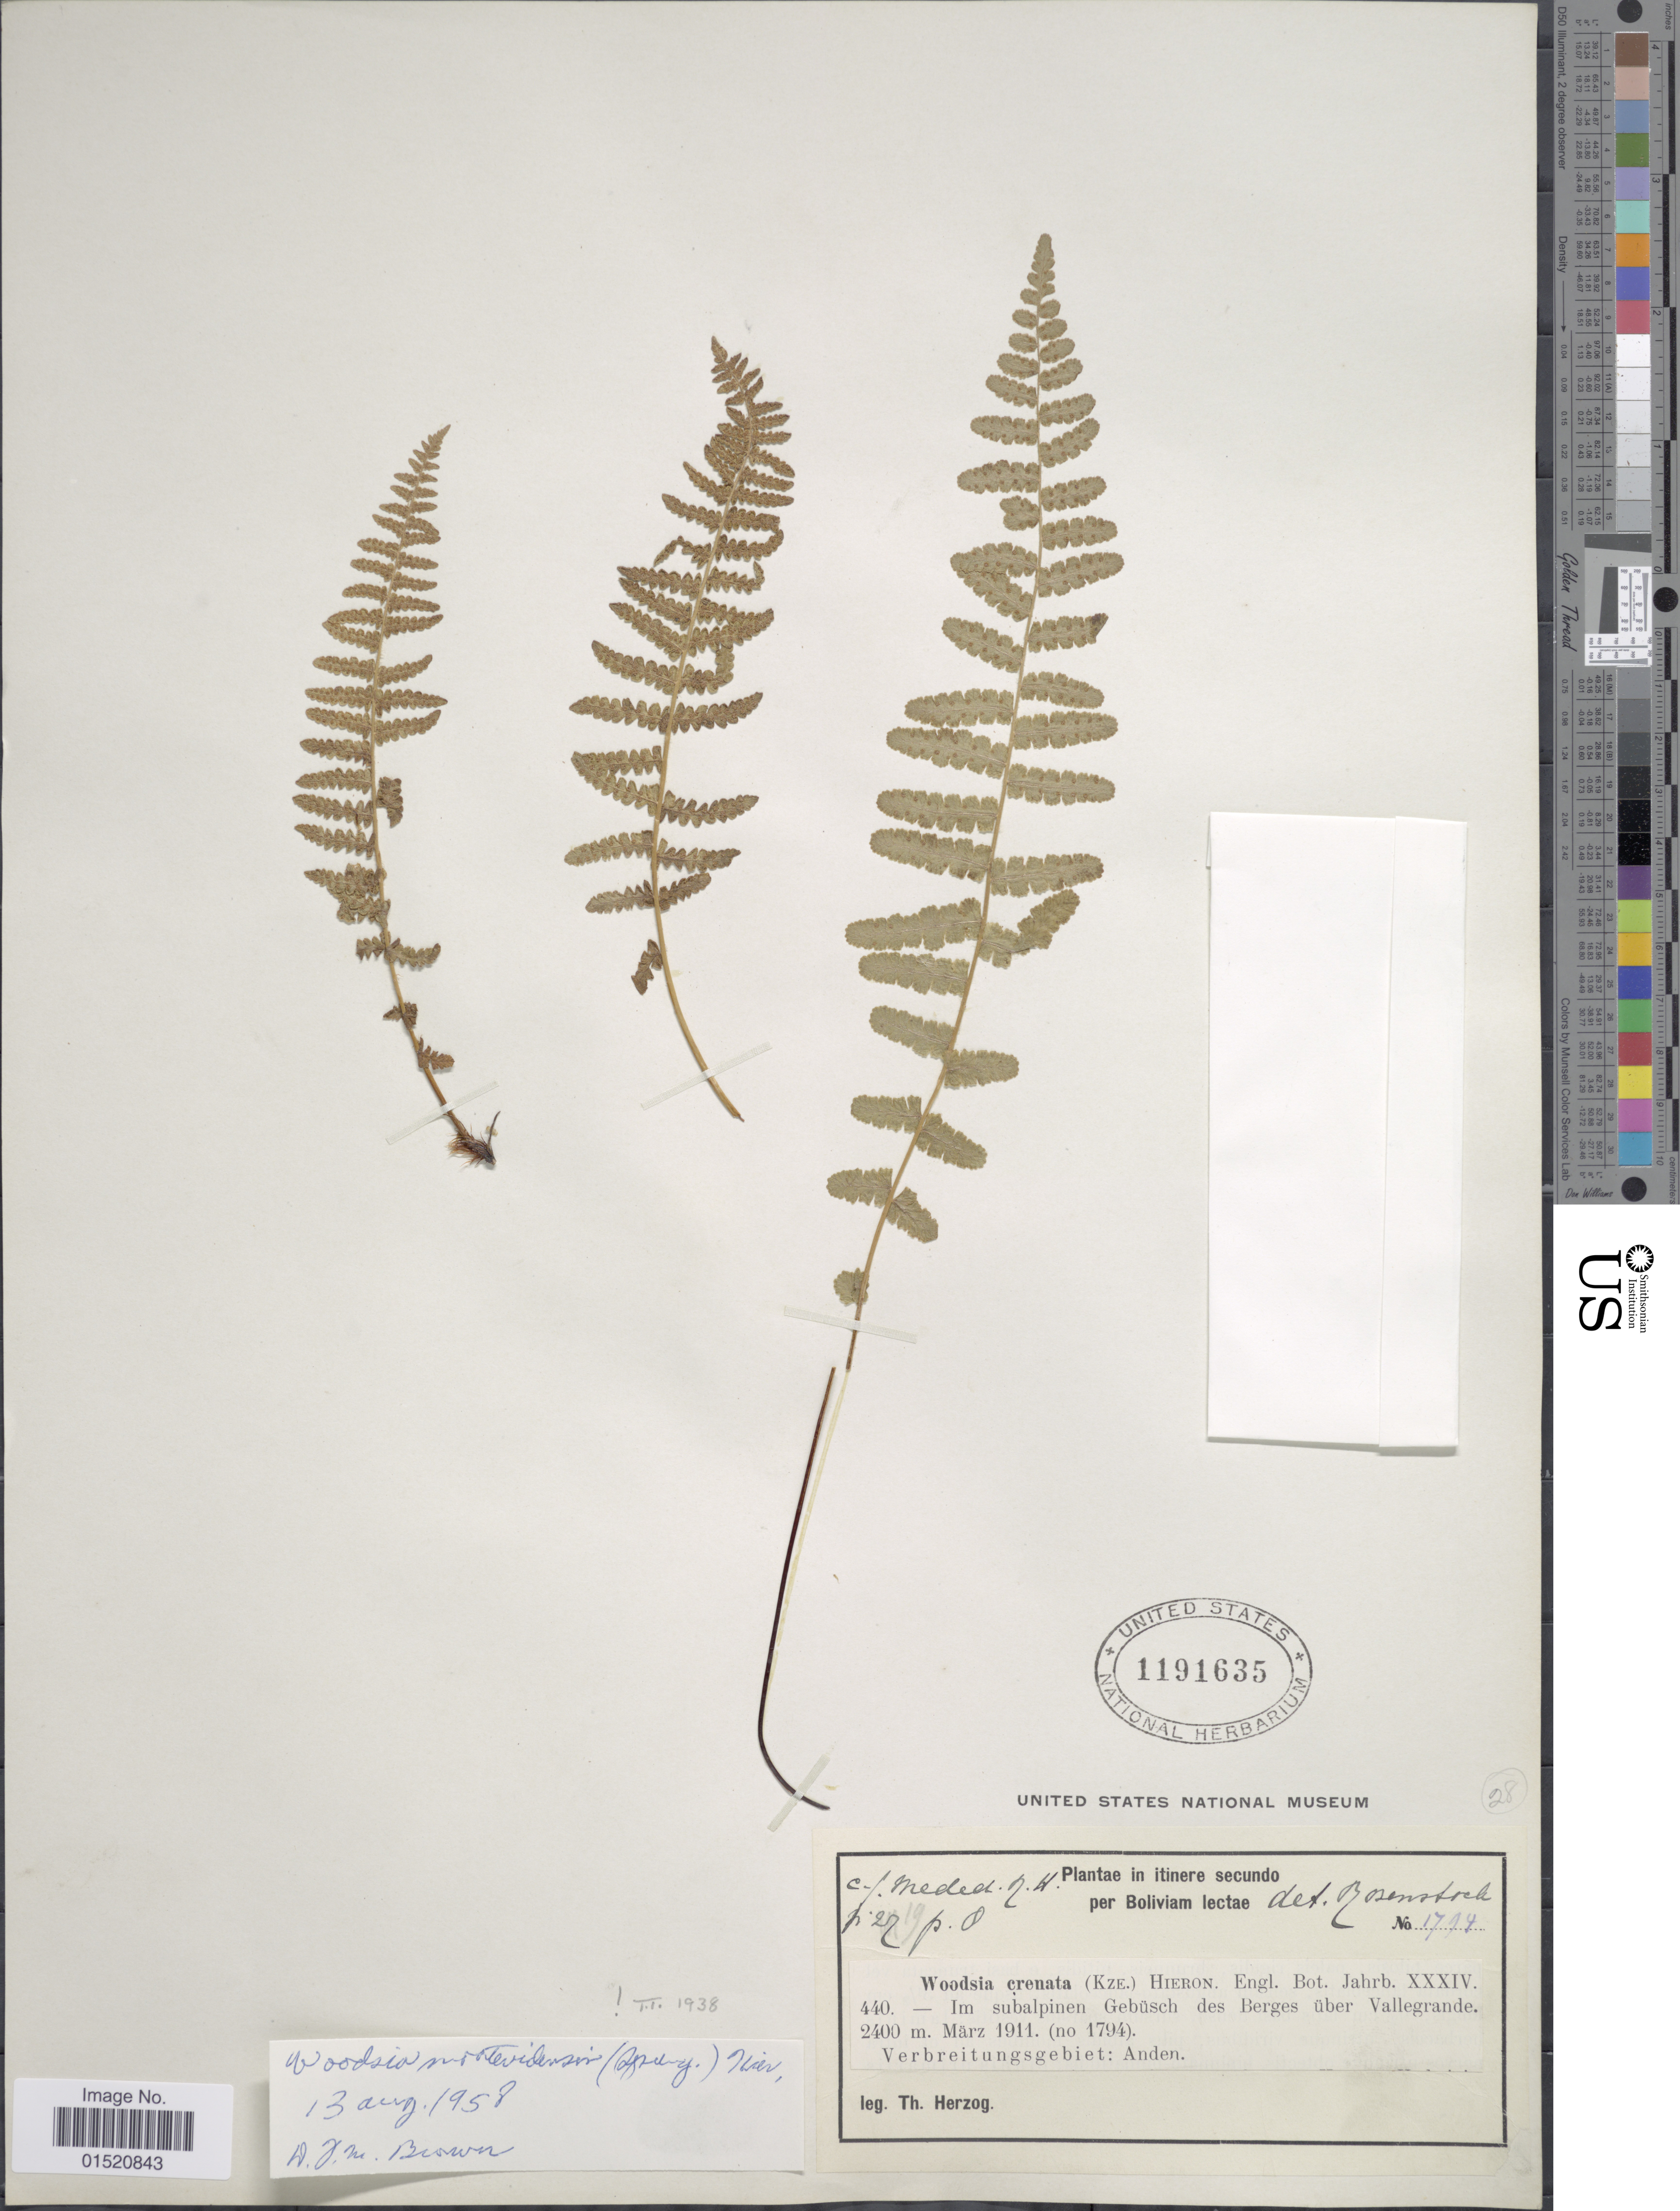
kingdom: Plantae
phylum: Tracheophyta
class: Polypodiopsida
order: Polypodiales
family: Woodsiaceae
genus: Woodsia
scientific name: Woodsia montevidensis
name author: (Spreng.) Hieron.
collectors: T. K. J. Herzog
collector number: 1794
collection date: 1911-03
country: Bolivia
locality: Im subalpinen Gebüsch des Berges über Vallegrande. Verbreitungsgebiet: Anden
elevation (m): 2400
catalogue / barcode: US 1191635